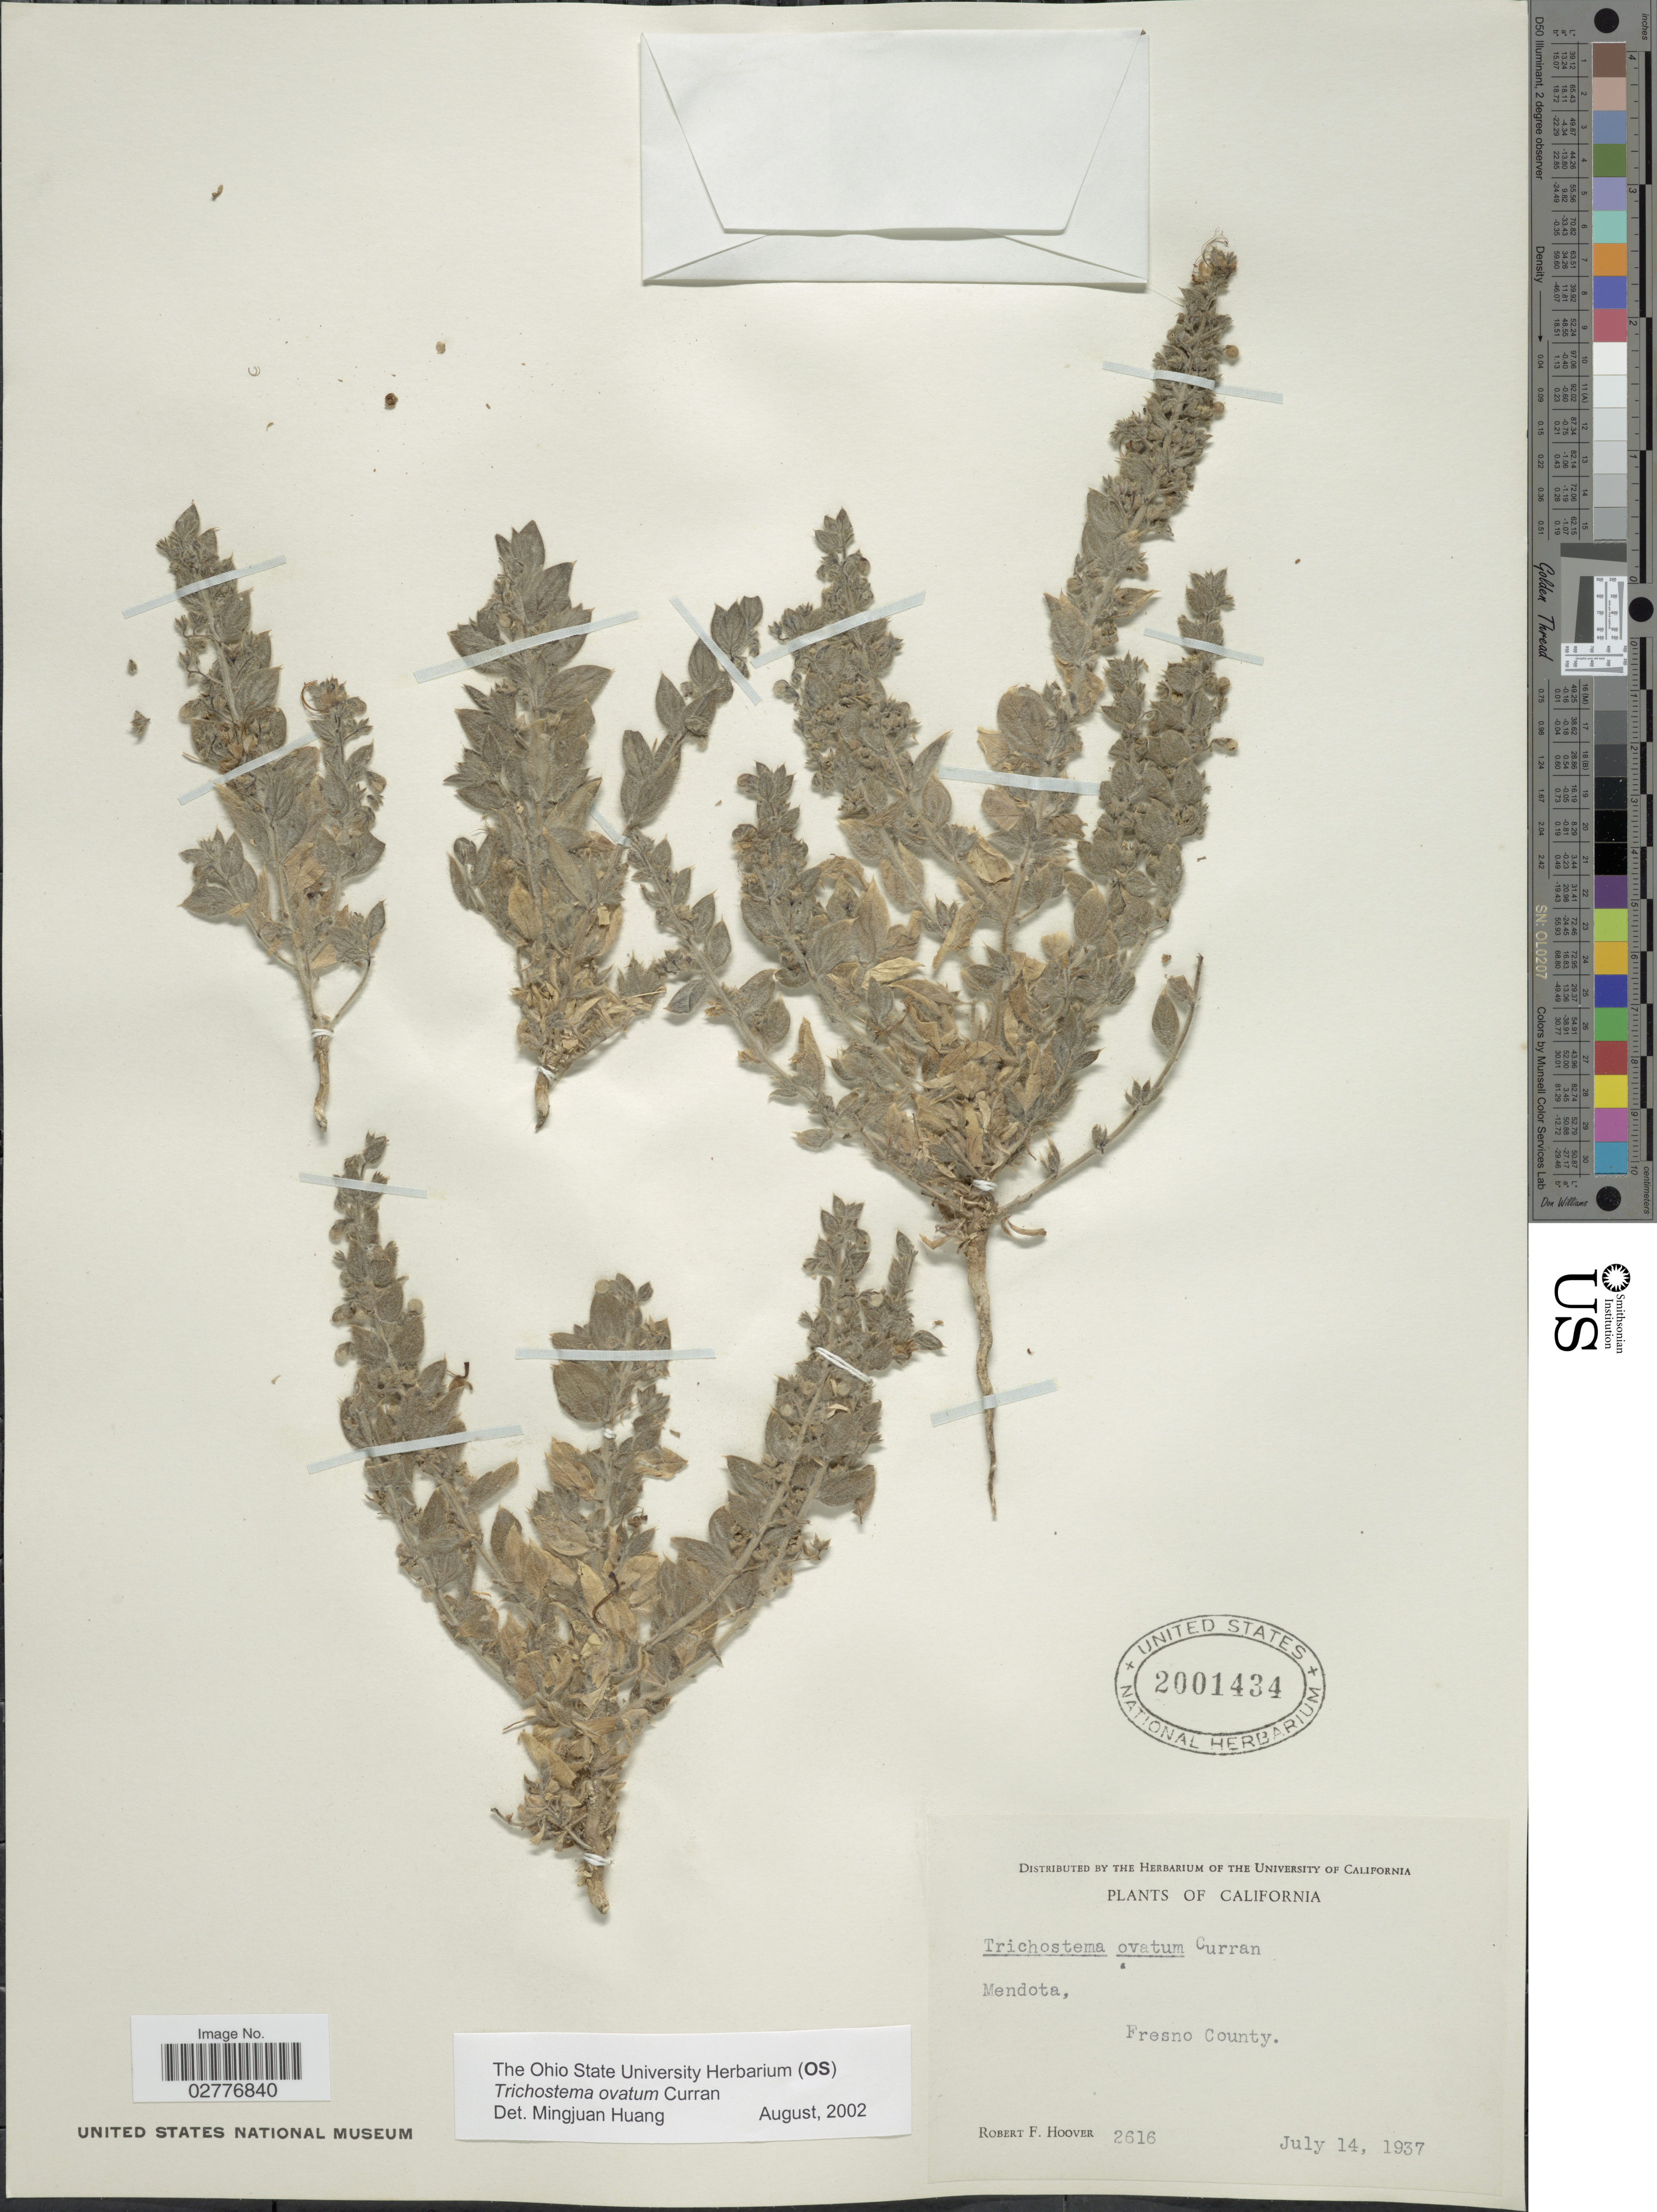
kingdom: Plantae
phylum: Tracheophyta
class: Magnoliopsida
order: Lamiales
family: Lamiaceae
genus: Trichostema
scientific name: Trichostema ovatum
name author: Curran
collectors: R. F. Hoover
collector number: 2616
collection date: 1937-07-14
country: United States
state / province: California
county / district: Fresno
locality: Mendota, Fresno County.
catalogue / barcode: US 2001434